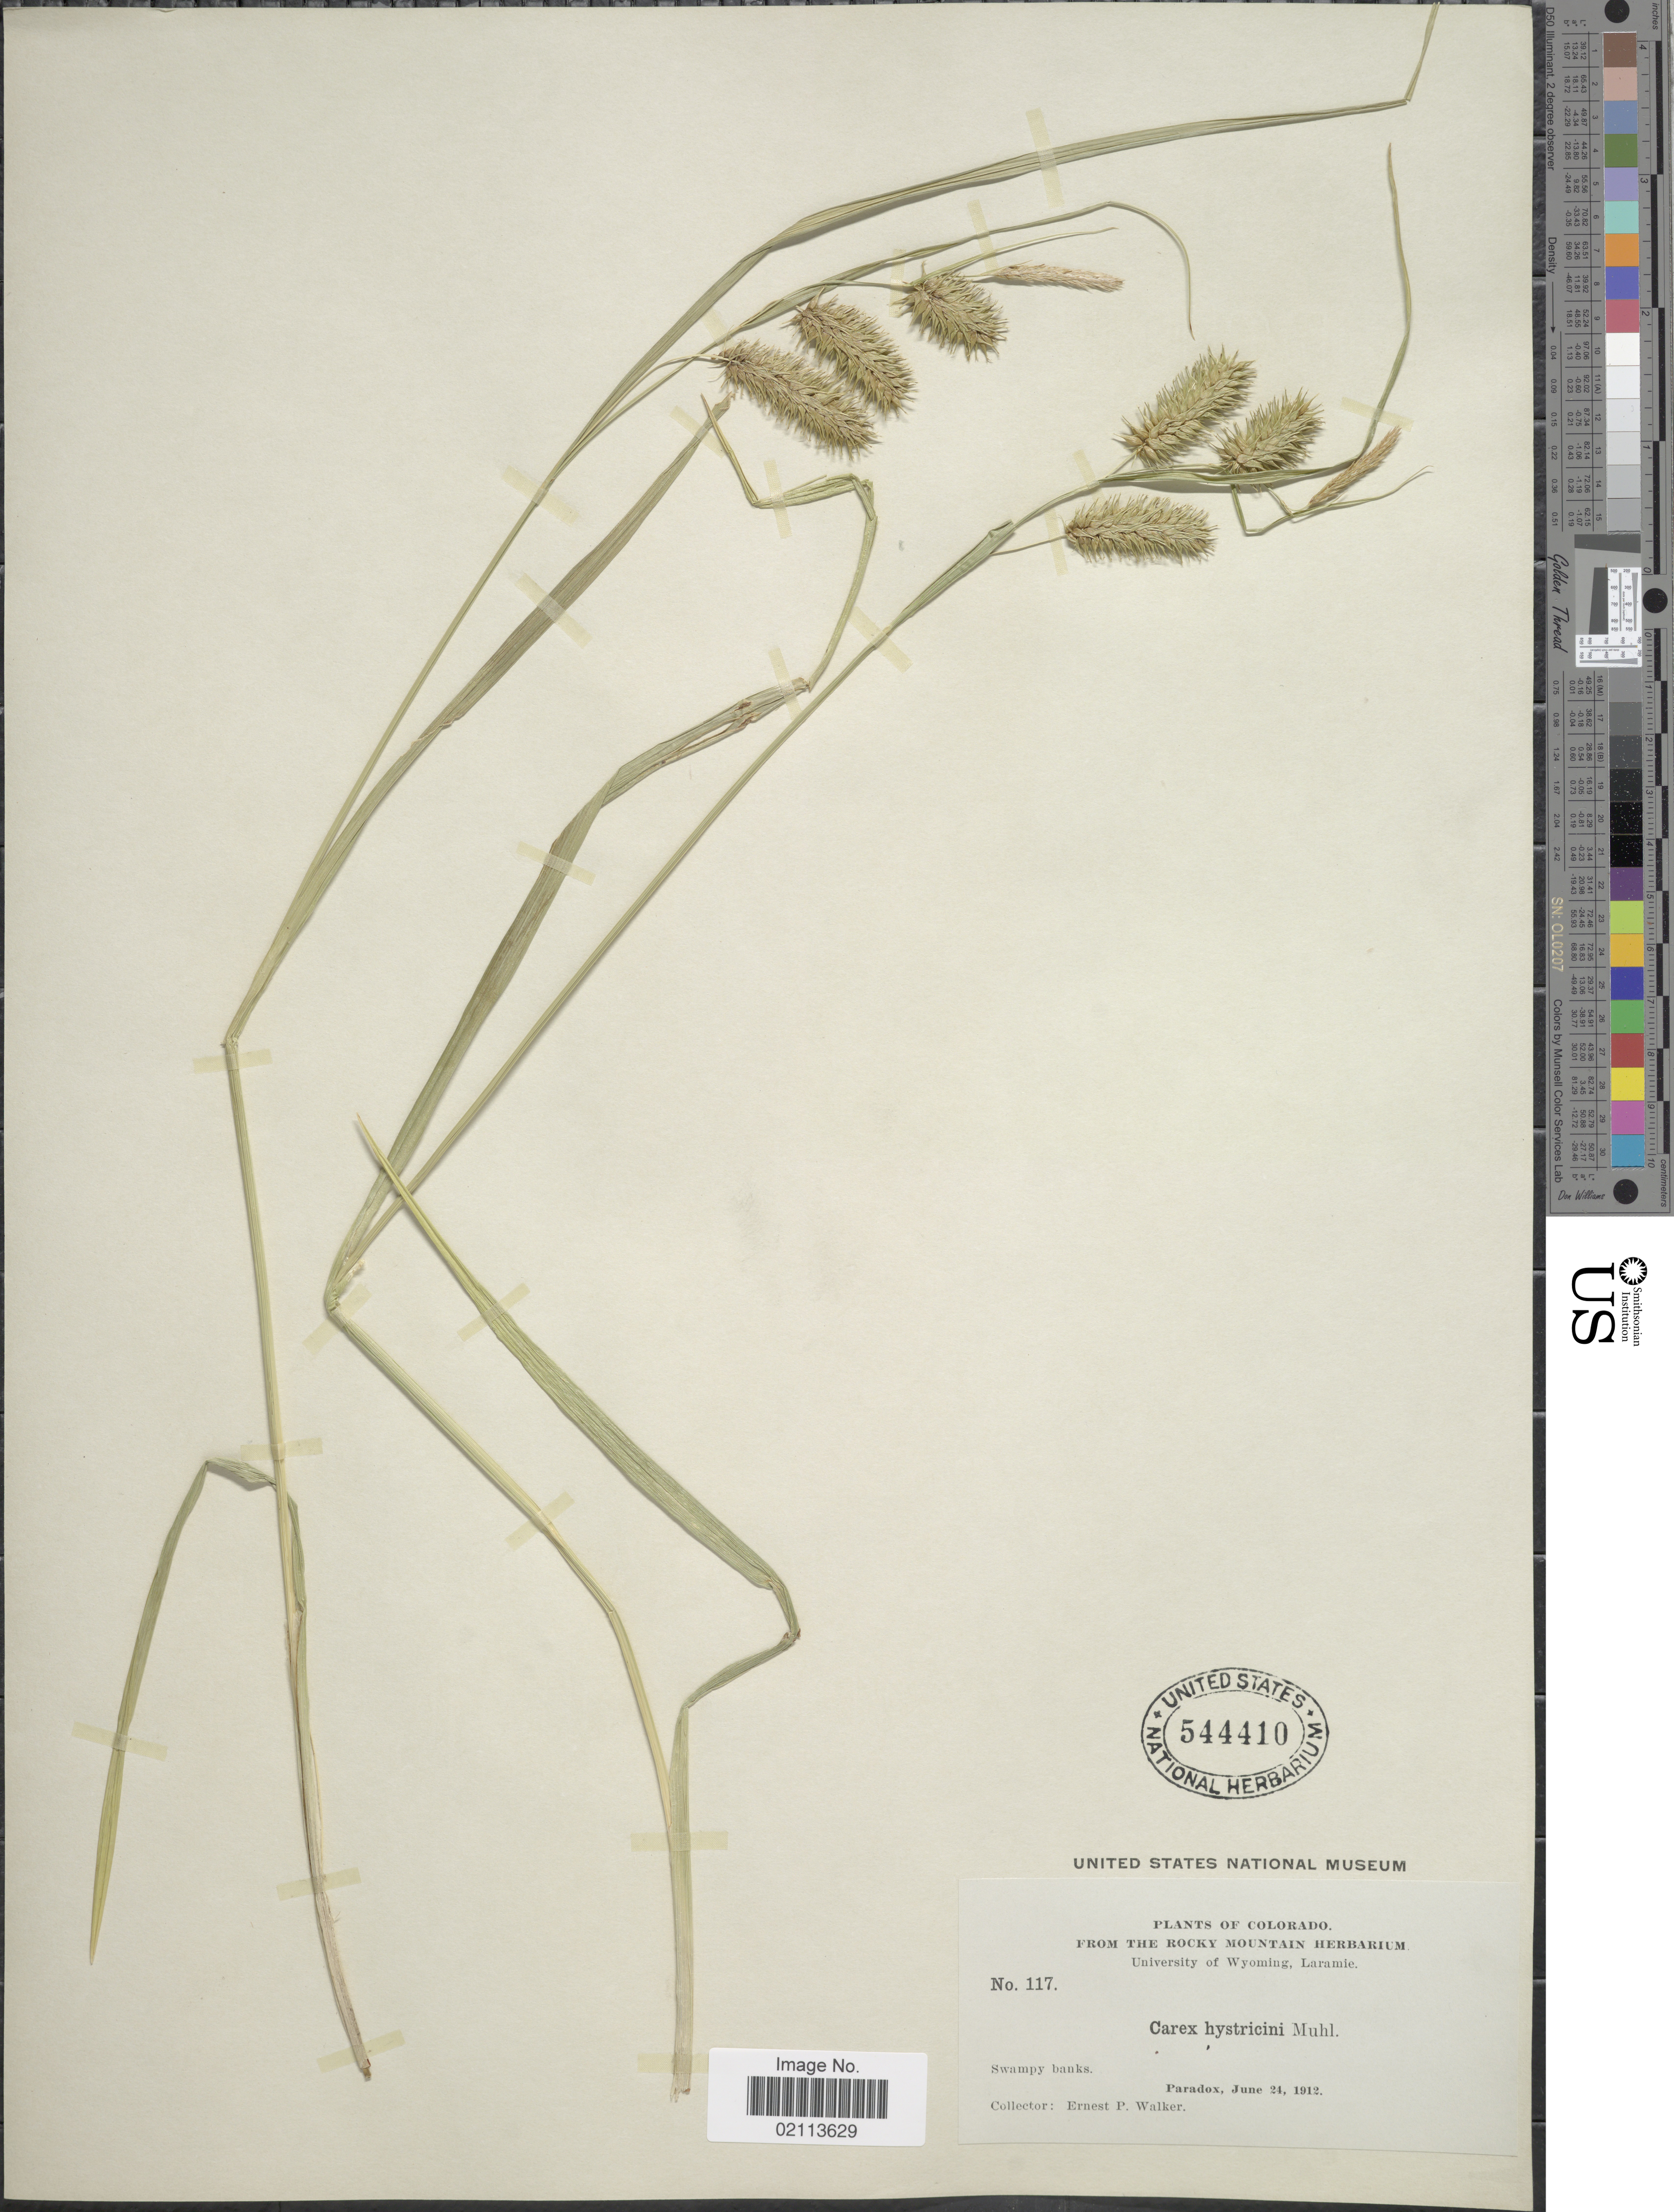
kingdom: Plantae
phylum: Tracheophyta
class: Liliopsida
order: Poales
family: Cyperaceae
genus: Carex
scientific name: Carex hystericina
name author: Muhl. ex Willd.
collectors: E. P. Walker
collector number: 117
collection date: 1912-06-24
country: United States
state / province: Colorado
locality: Swampy banks, Paradox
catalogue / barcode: US 544410